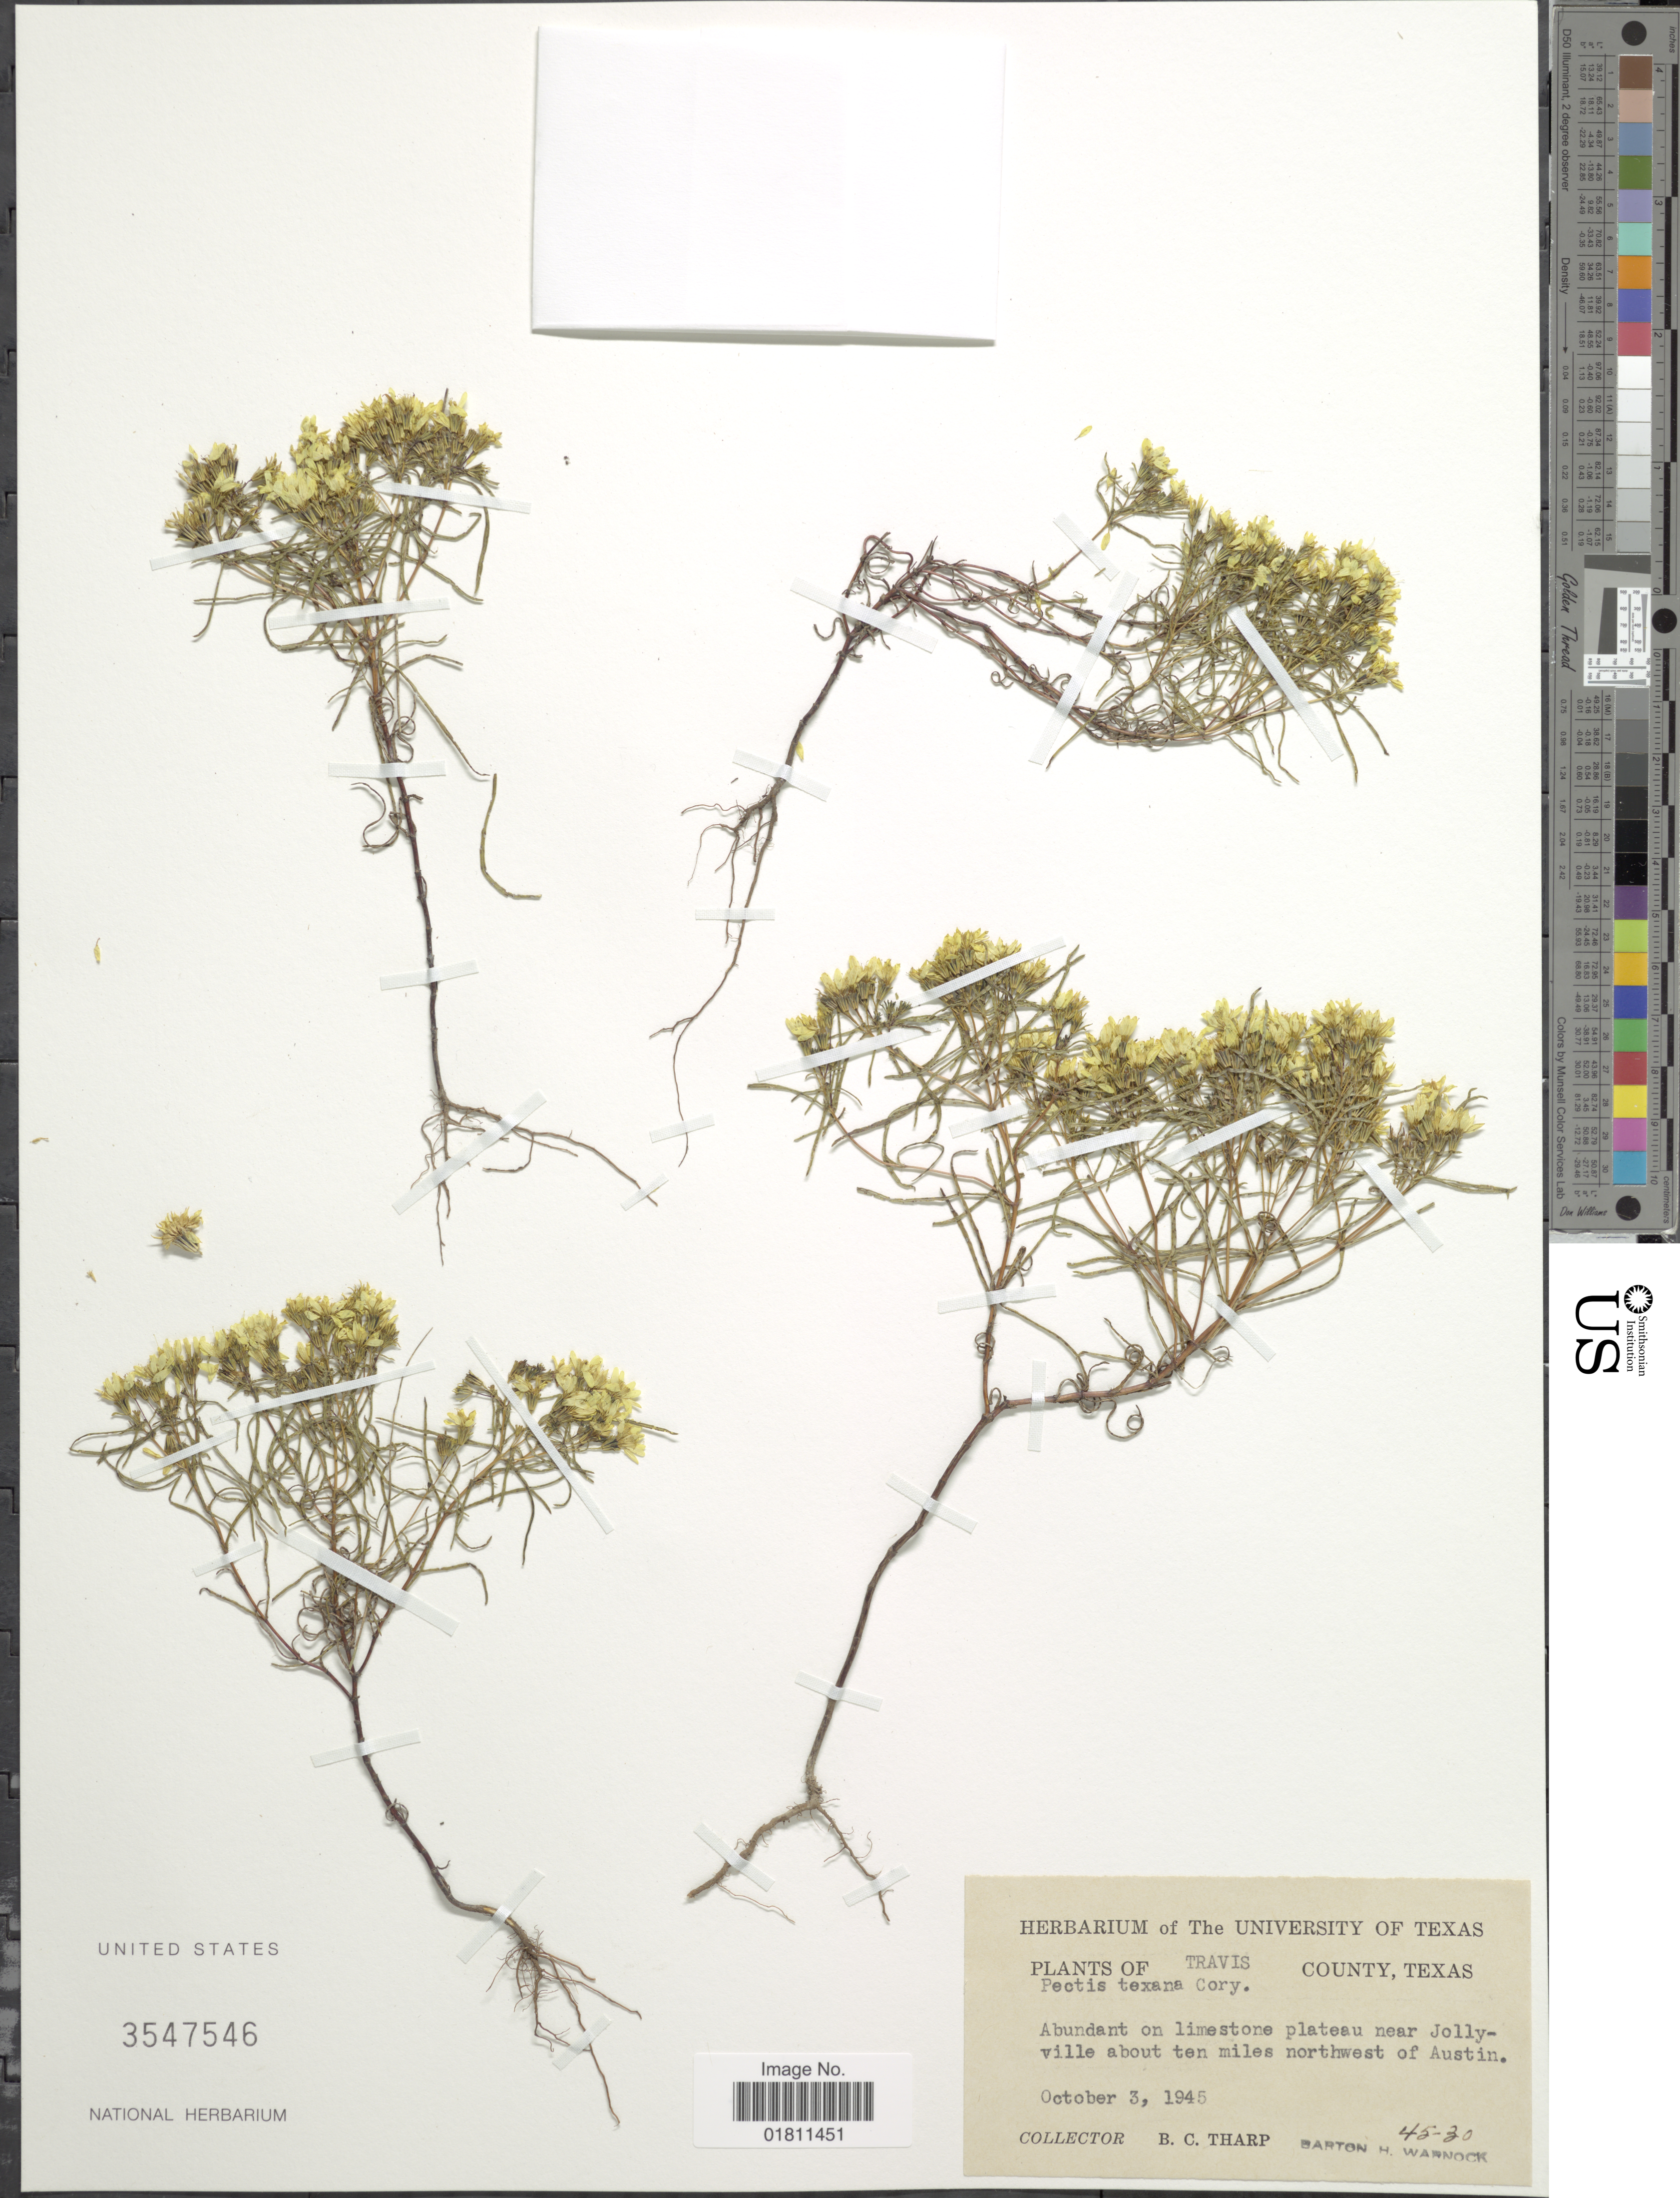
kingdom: Plantae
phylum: Tracheophyta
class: Magnoliopsida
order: Asterales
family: Asteraceae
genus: Pectis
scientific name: Pectis angustifolia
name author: Torr.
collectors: B. C. Tharp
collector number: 4530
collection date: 1945-10-03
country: United States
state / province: Texas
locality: Travis County, Texas., plateau near Jollyville about ten miles northwest of Austin.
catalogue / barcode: US 3547546